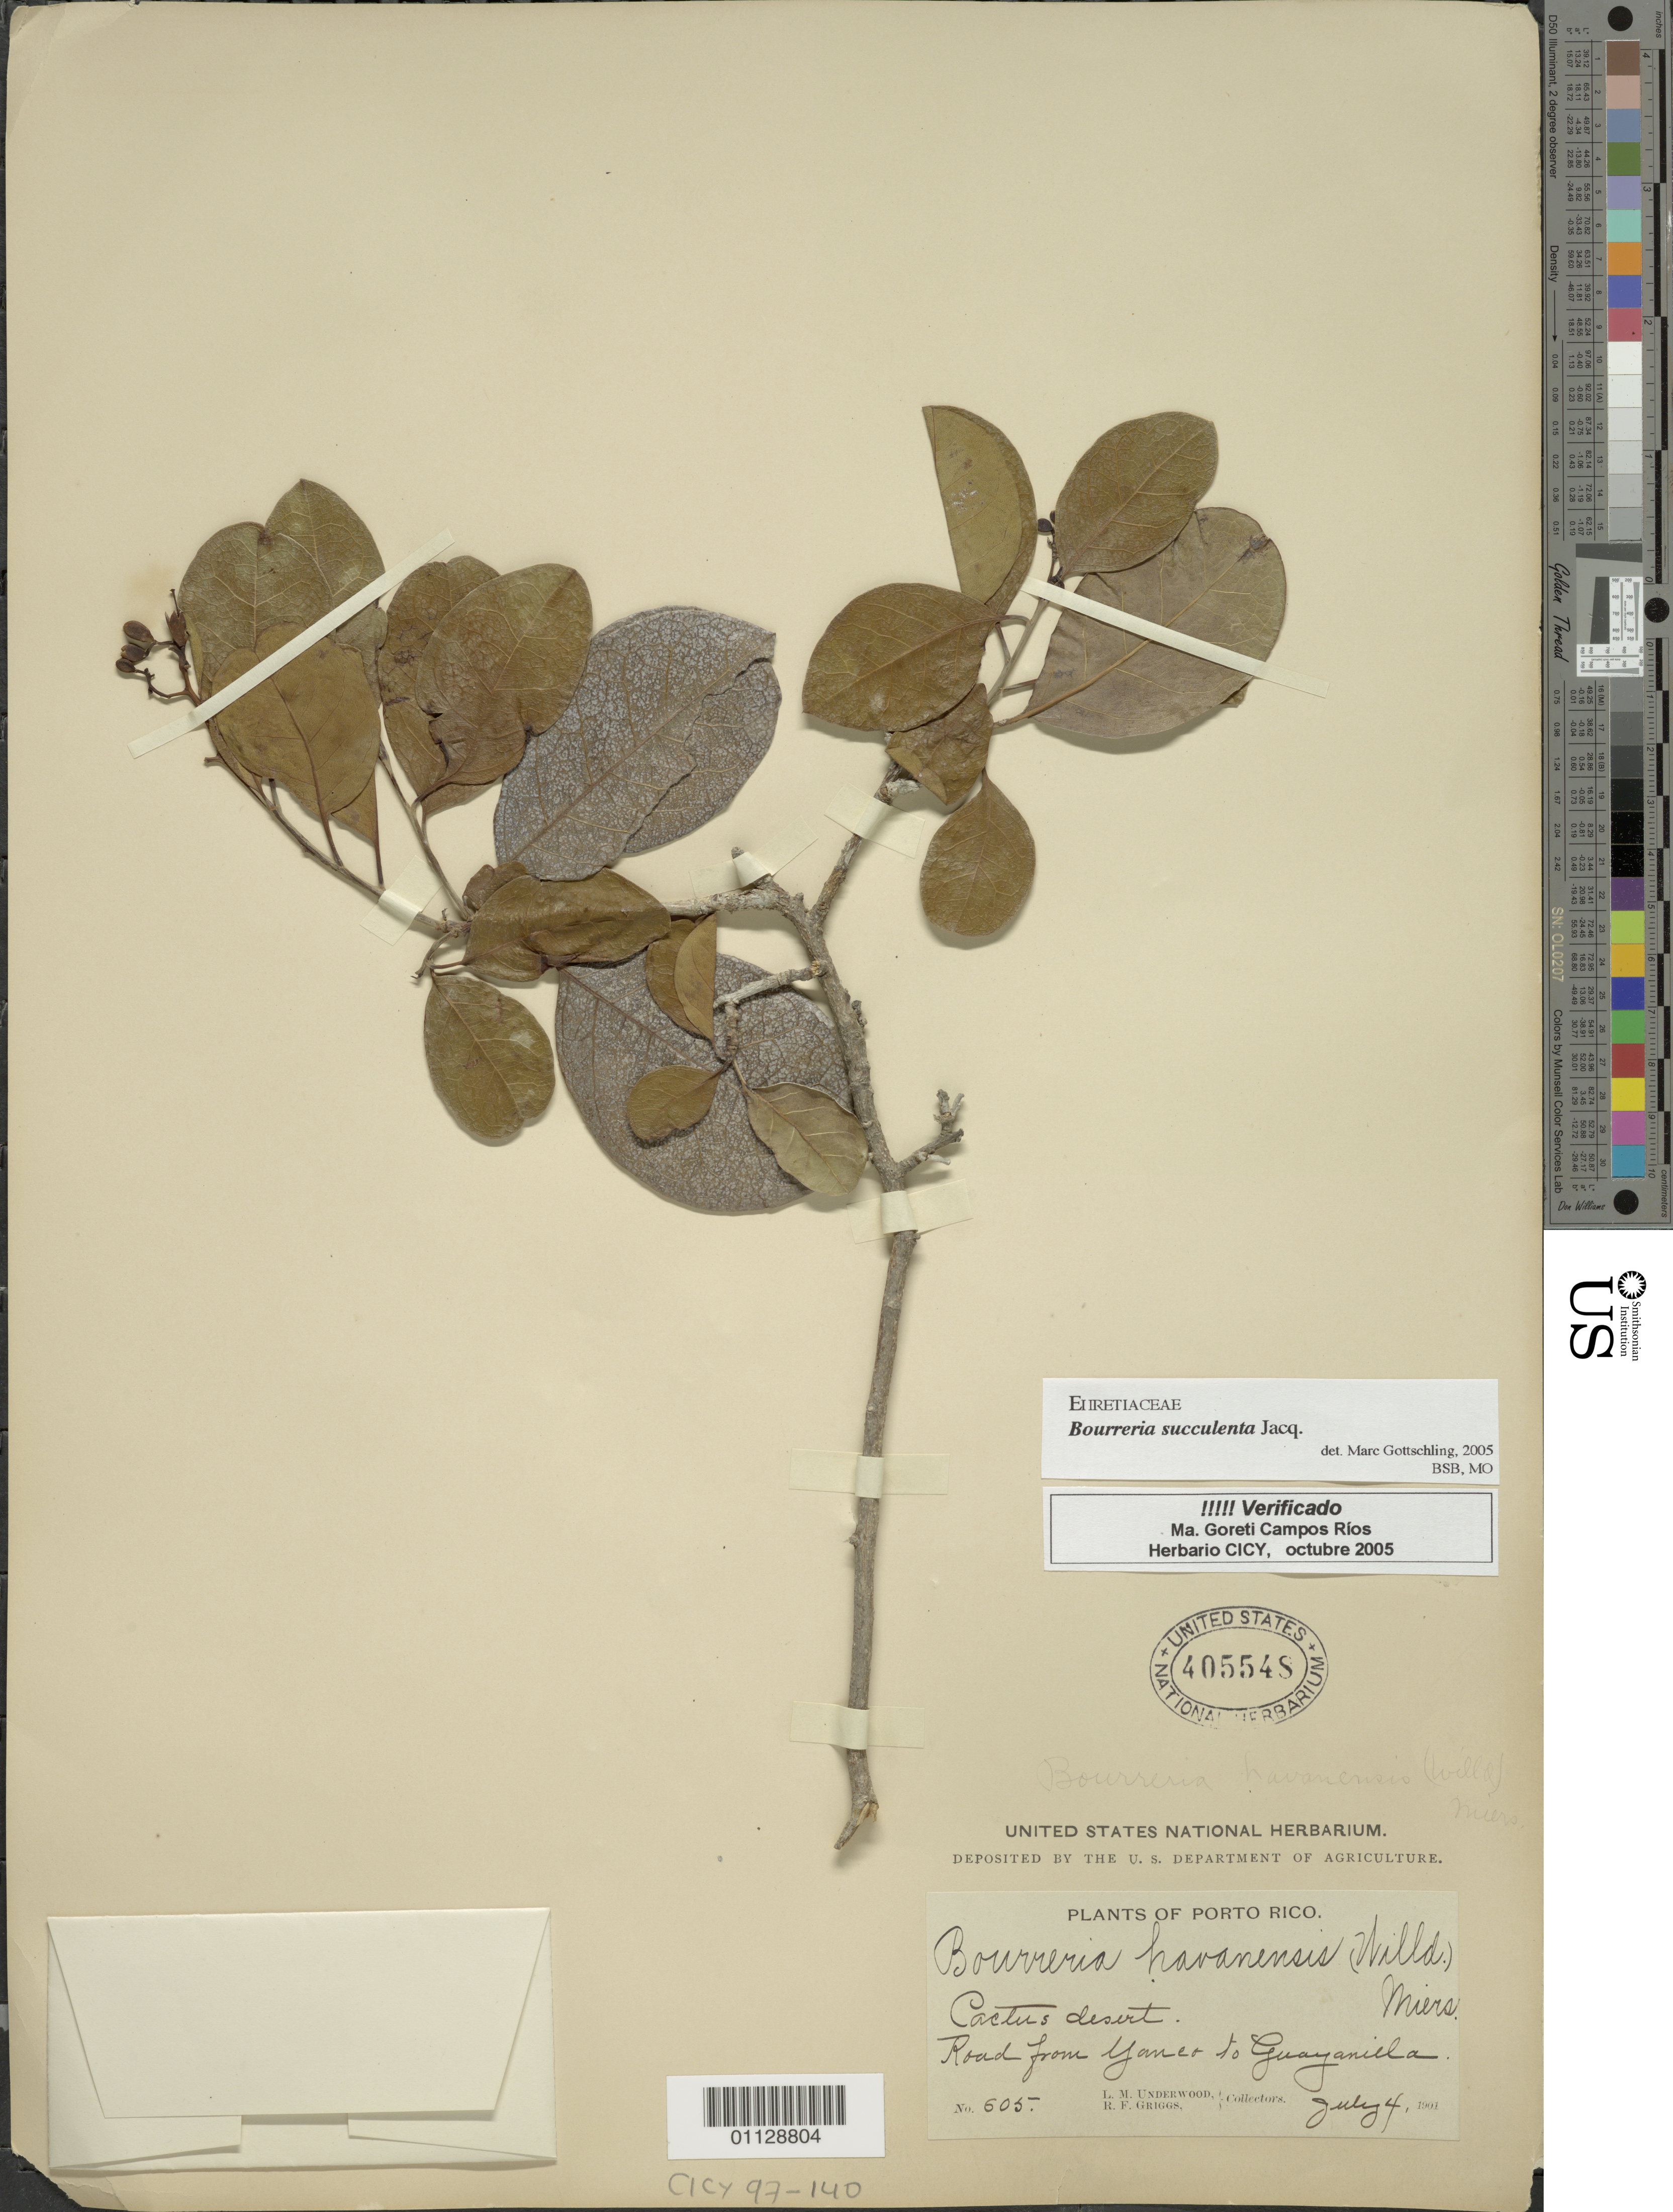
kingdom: Plantae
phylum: Tracheophyta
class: Magnoliopsida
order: Boraginales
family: Ehretiaceae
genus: Bourreria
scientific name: Bourreria succulenta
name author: Jacq.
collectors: L. M. Underwood & R. F. Griggs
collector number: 6057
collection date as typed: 04 Jul 1901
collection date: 1901-07-04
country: Puerto Rico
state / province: Guayanilla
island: Puerto Rico I.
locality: Cactus desert, road from Yaner to Guayanilla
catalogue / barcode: US 405548